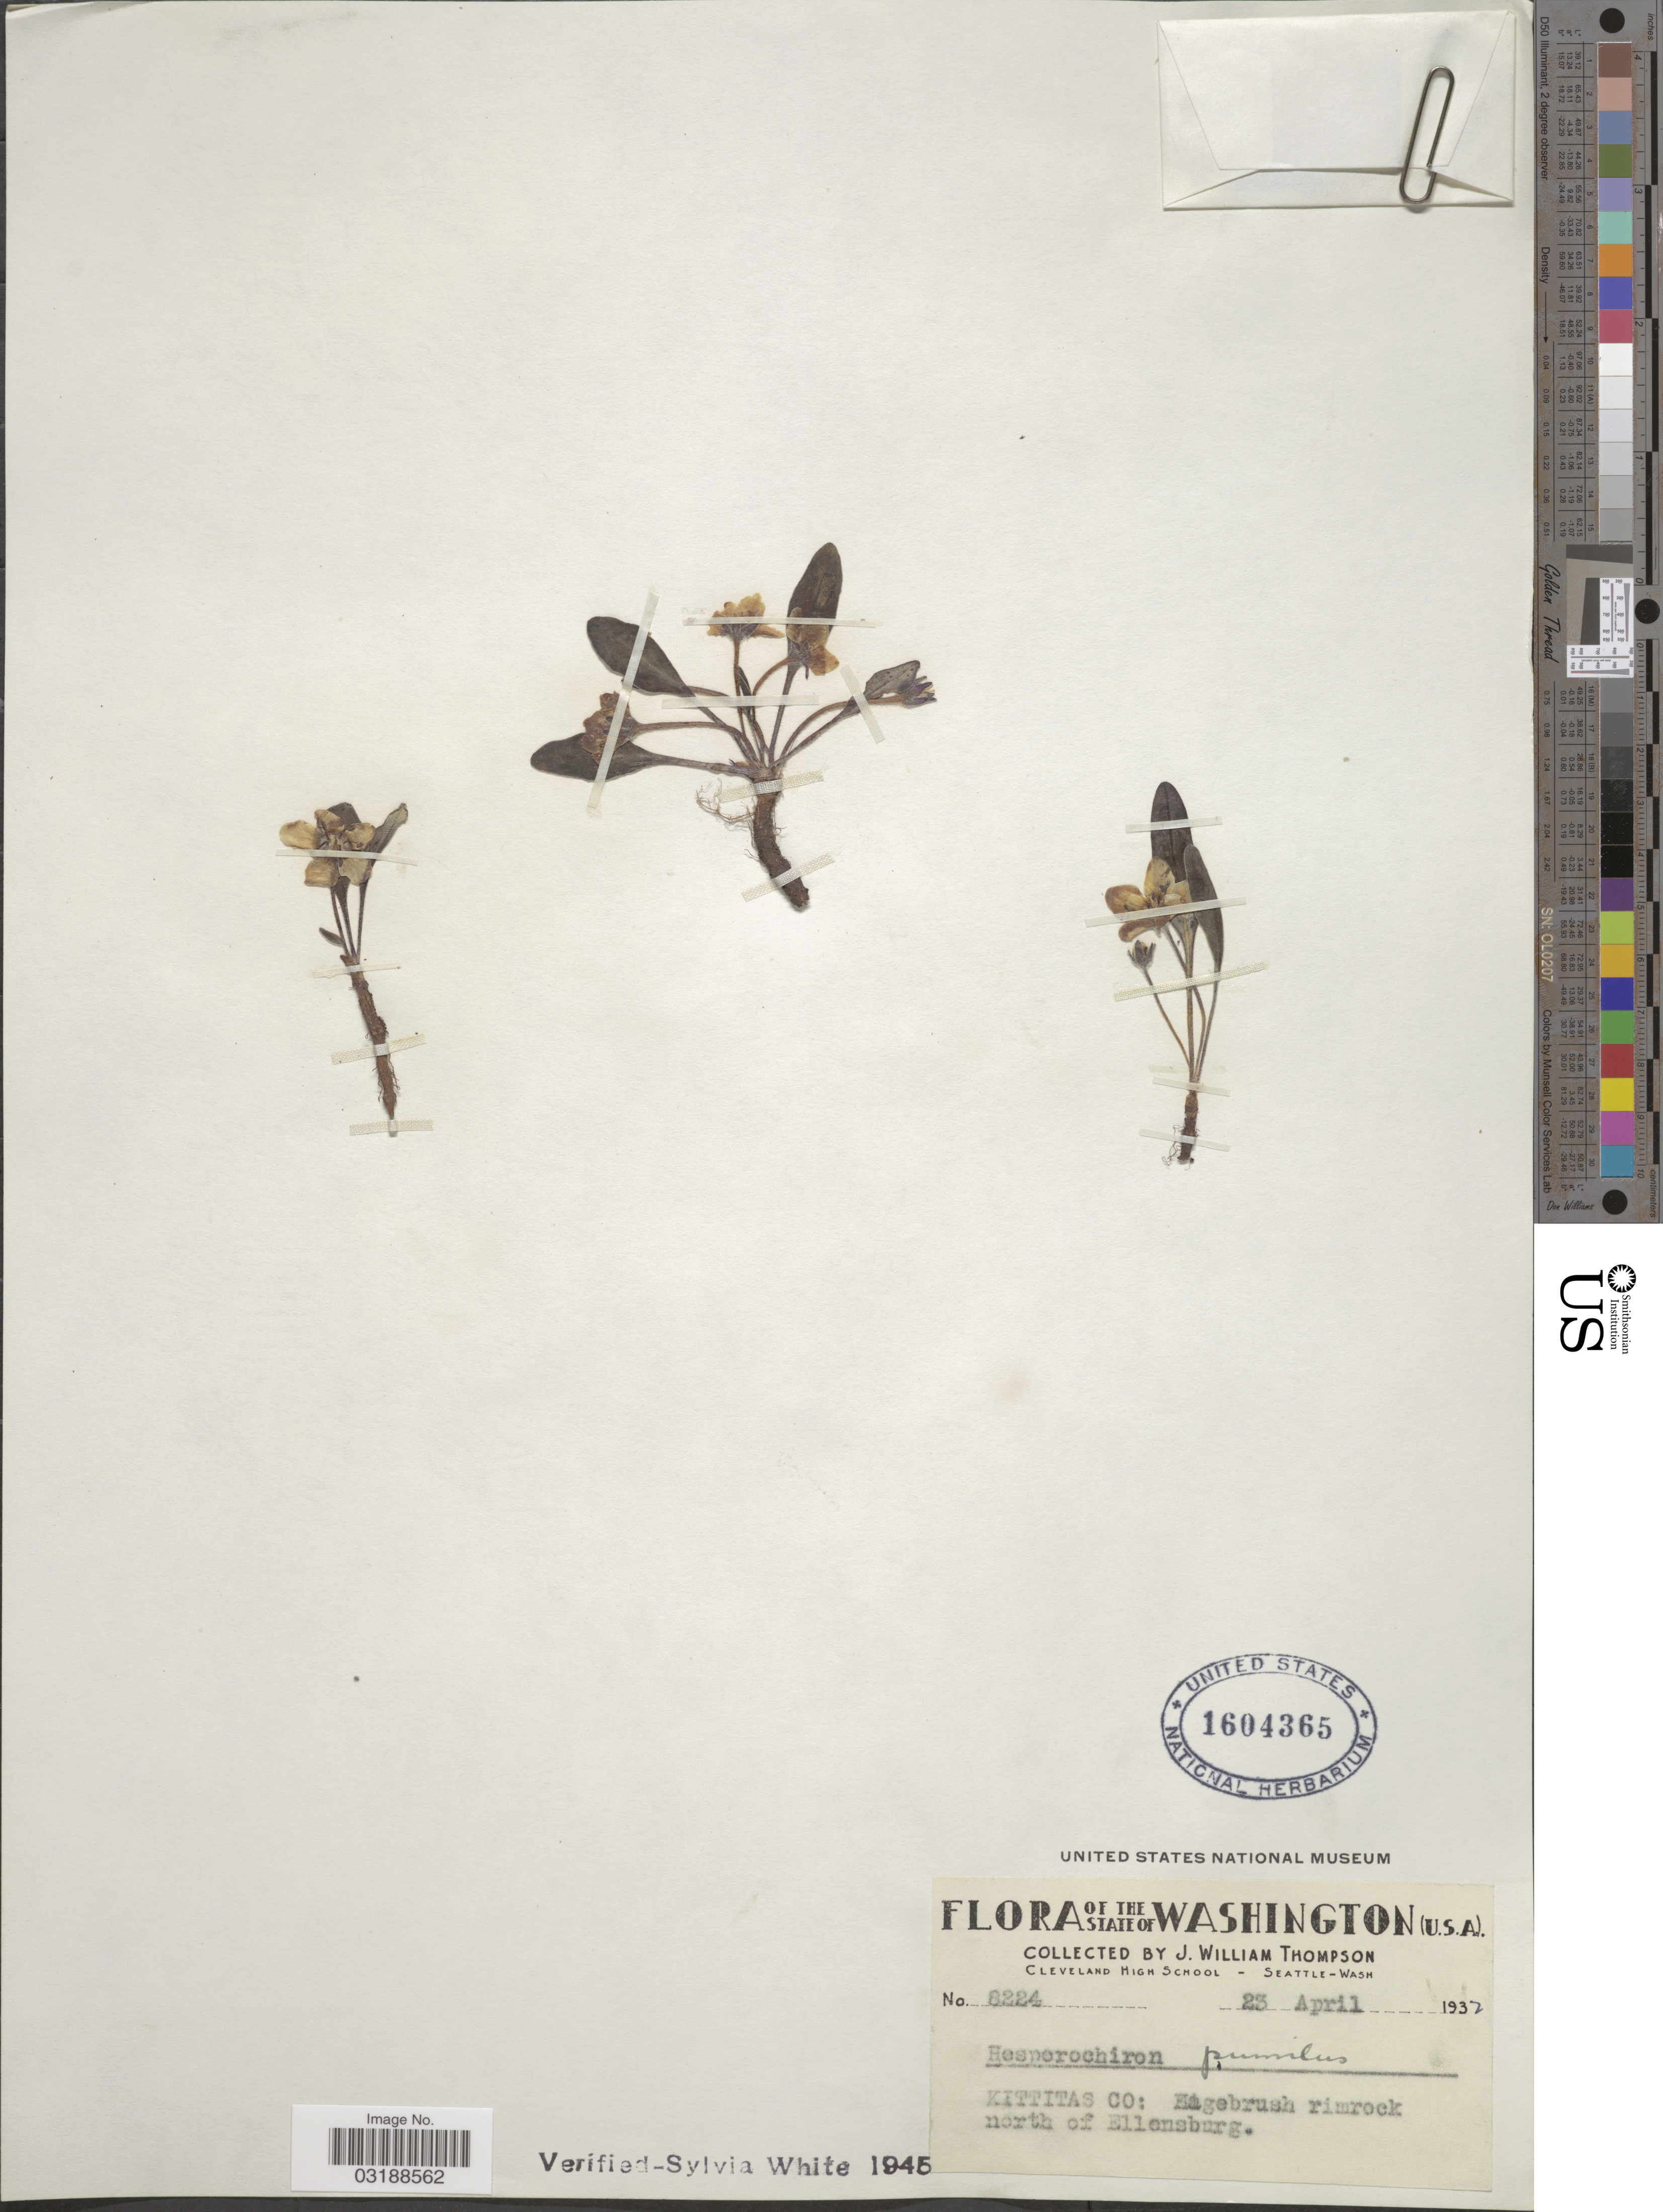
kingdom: Plantae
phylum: Tracheophyta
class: Magnoliopsida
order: Boraginales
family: Hydrophyllaceae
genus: Hesperochiron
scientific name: Hesperochiron pumilus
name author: (Griseb.) Porter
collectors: J. W. Thompson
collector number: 8224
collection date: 1932-04-23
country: United States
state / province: Washington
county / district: Kittitas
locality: Kittitas Co: Sagebrush rimrock north of Ellensburg.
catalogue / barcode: US 1604365